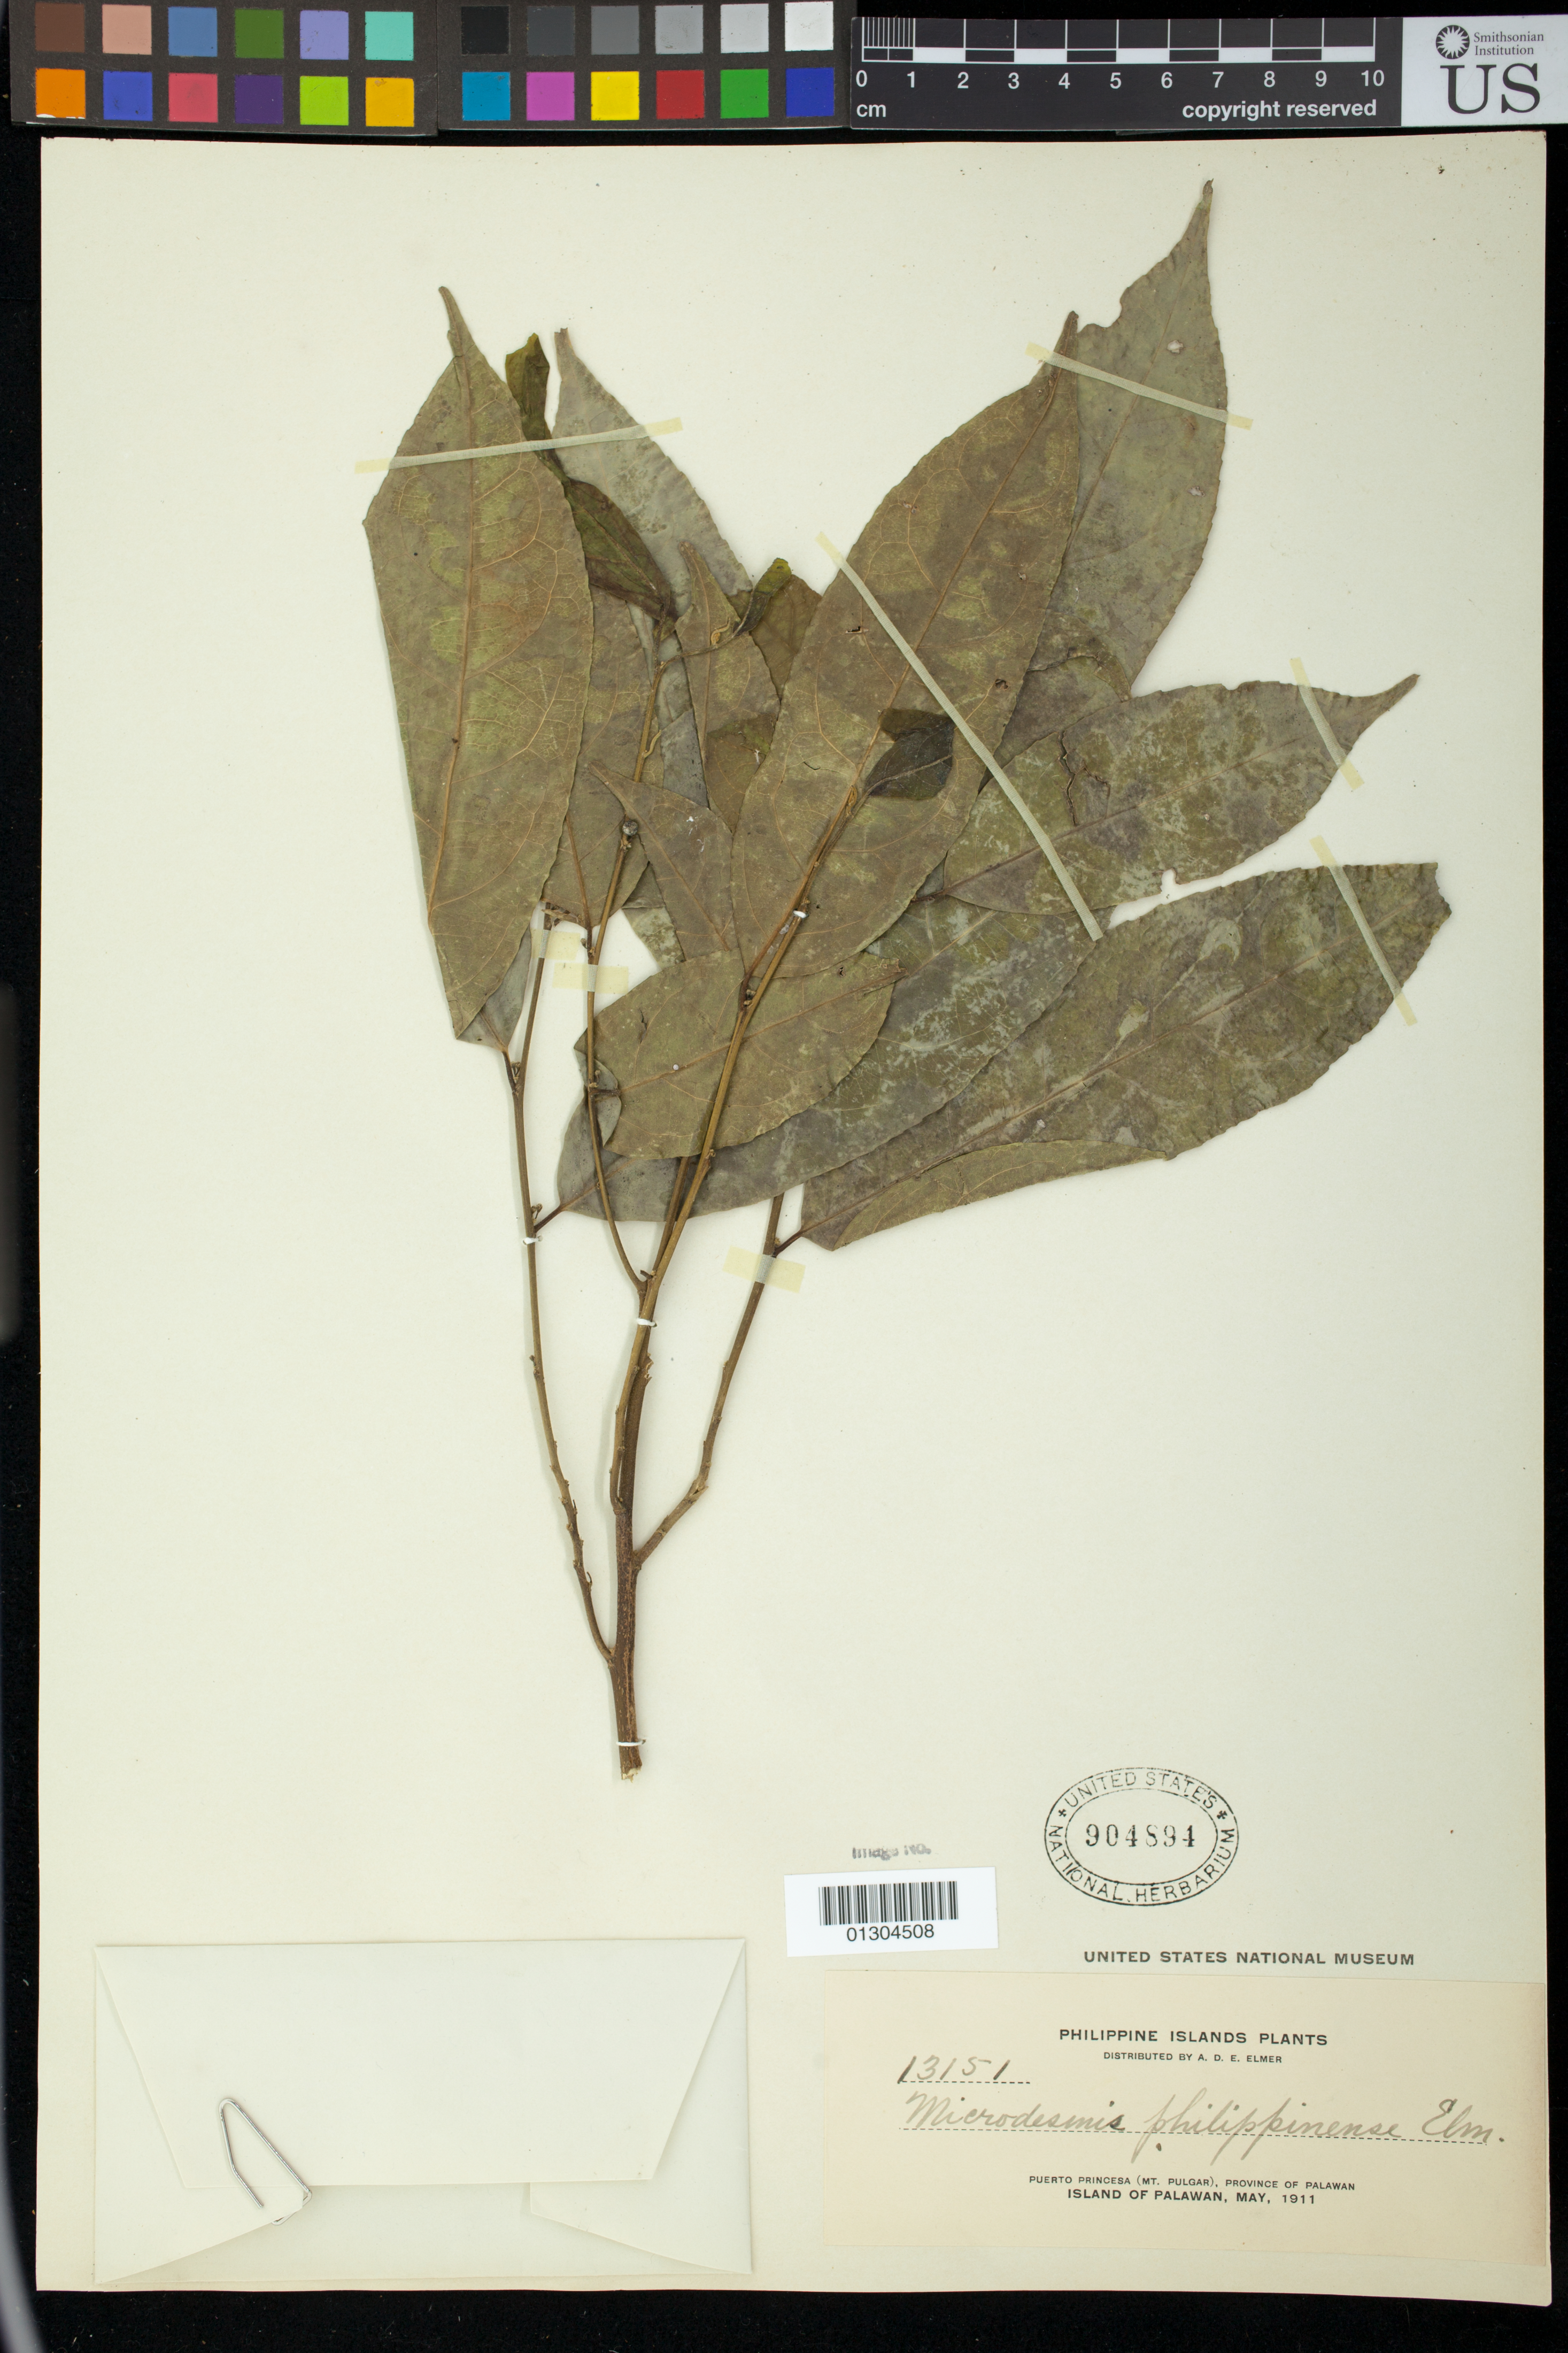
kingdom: Plantae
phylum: Tracheophyta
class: Magnoliopsida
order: Malpighiales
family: Pandaceae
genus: Microdesmis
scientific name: Microdesmis casearifolia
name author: Planch. & Hook.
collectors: A. D. E. Elmer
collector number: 13151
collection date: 1911-05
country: Philippines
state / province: Mimaropa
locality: Puerto Princesa (Mt. Pulgar), Province of Palawan, island of Palawan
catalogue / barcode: US 904891